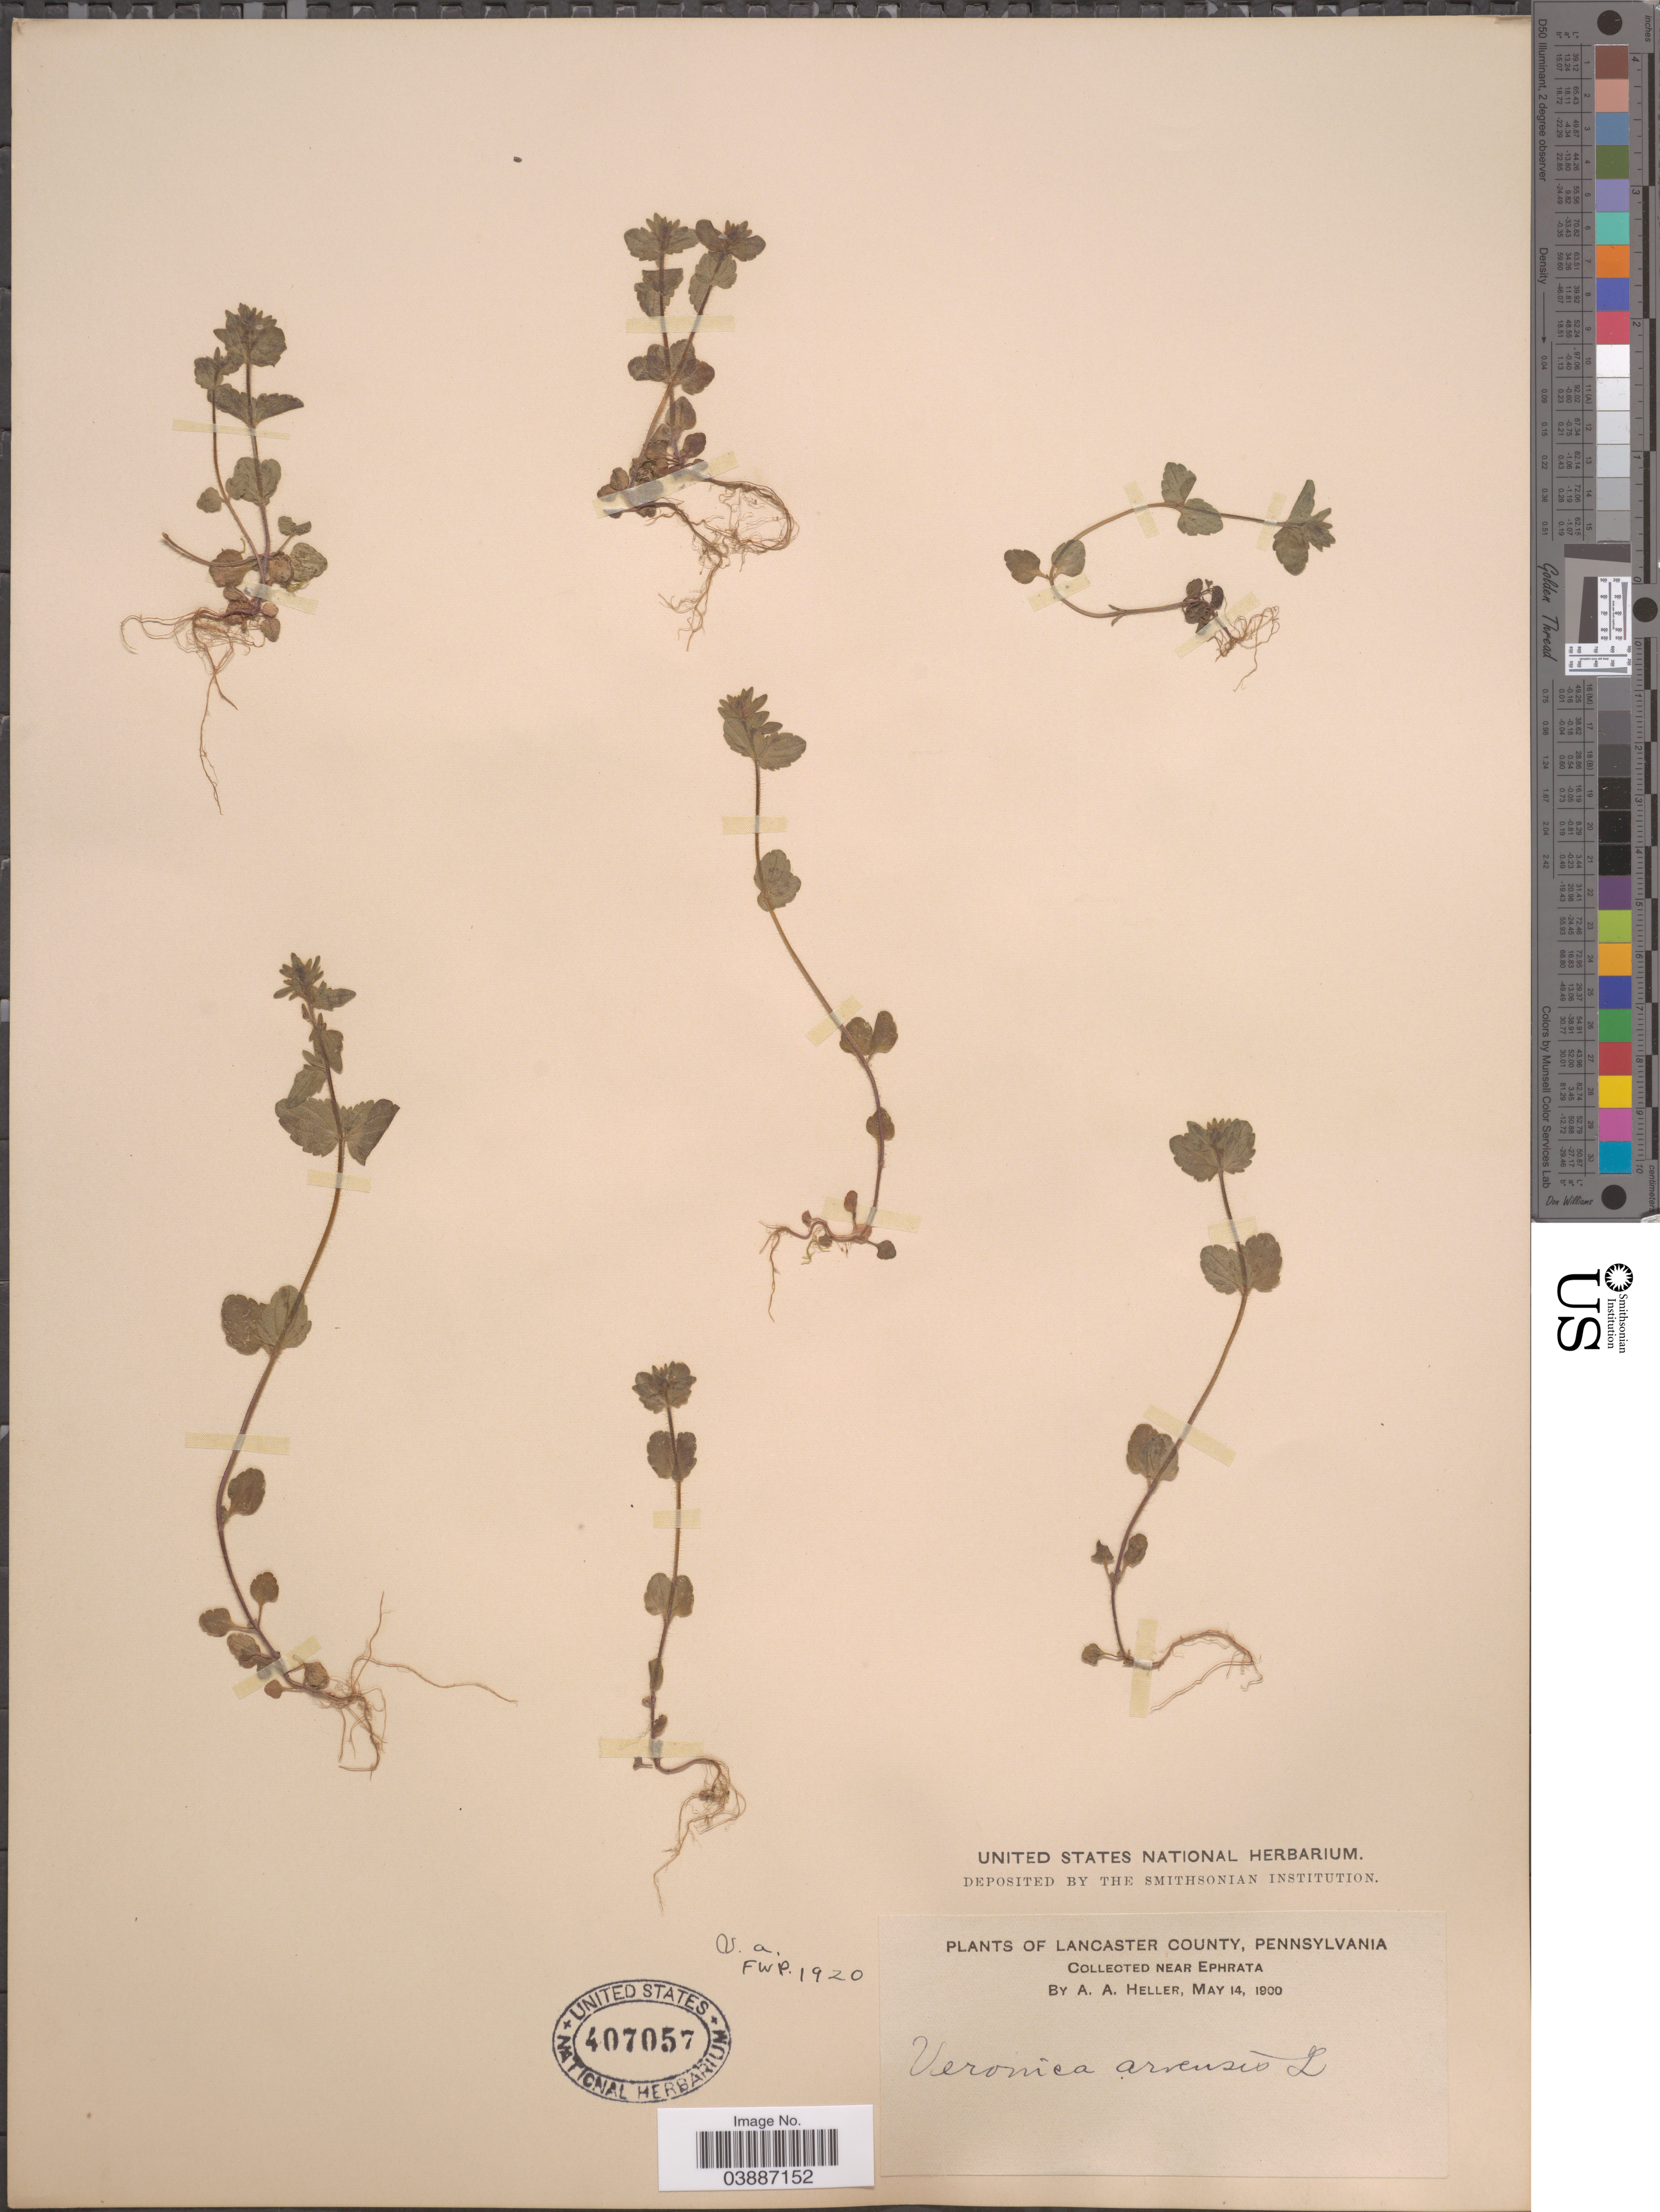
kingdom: Plantae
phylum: Tracheophyta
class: Magnoliopsida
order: Lamiales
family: Plantaginaceae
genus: Veronica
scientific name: Veronica arvensis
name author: L.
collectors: A. A. Heller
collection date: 1900-05-14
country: United States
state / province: Pennsylvania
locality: Lancaster County. Near Ephrata.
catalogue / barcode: US 407057